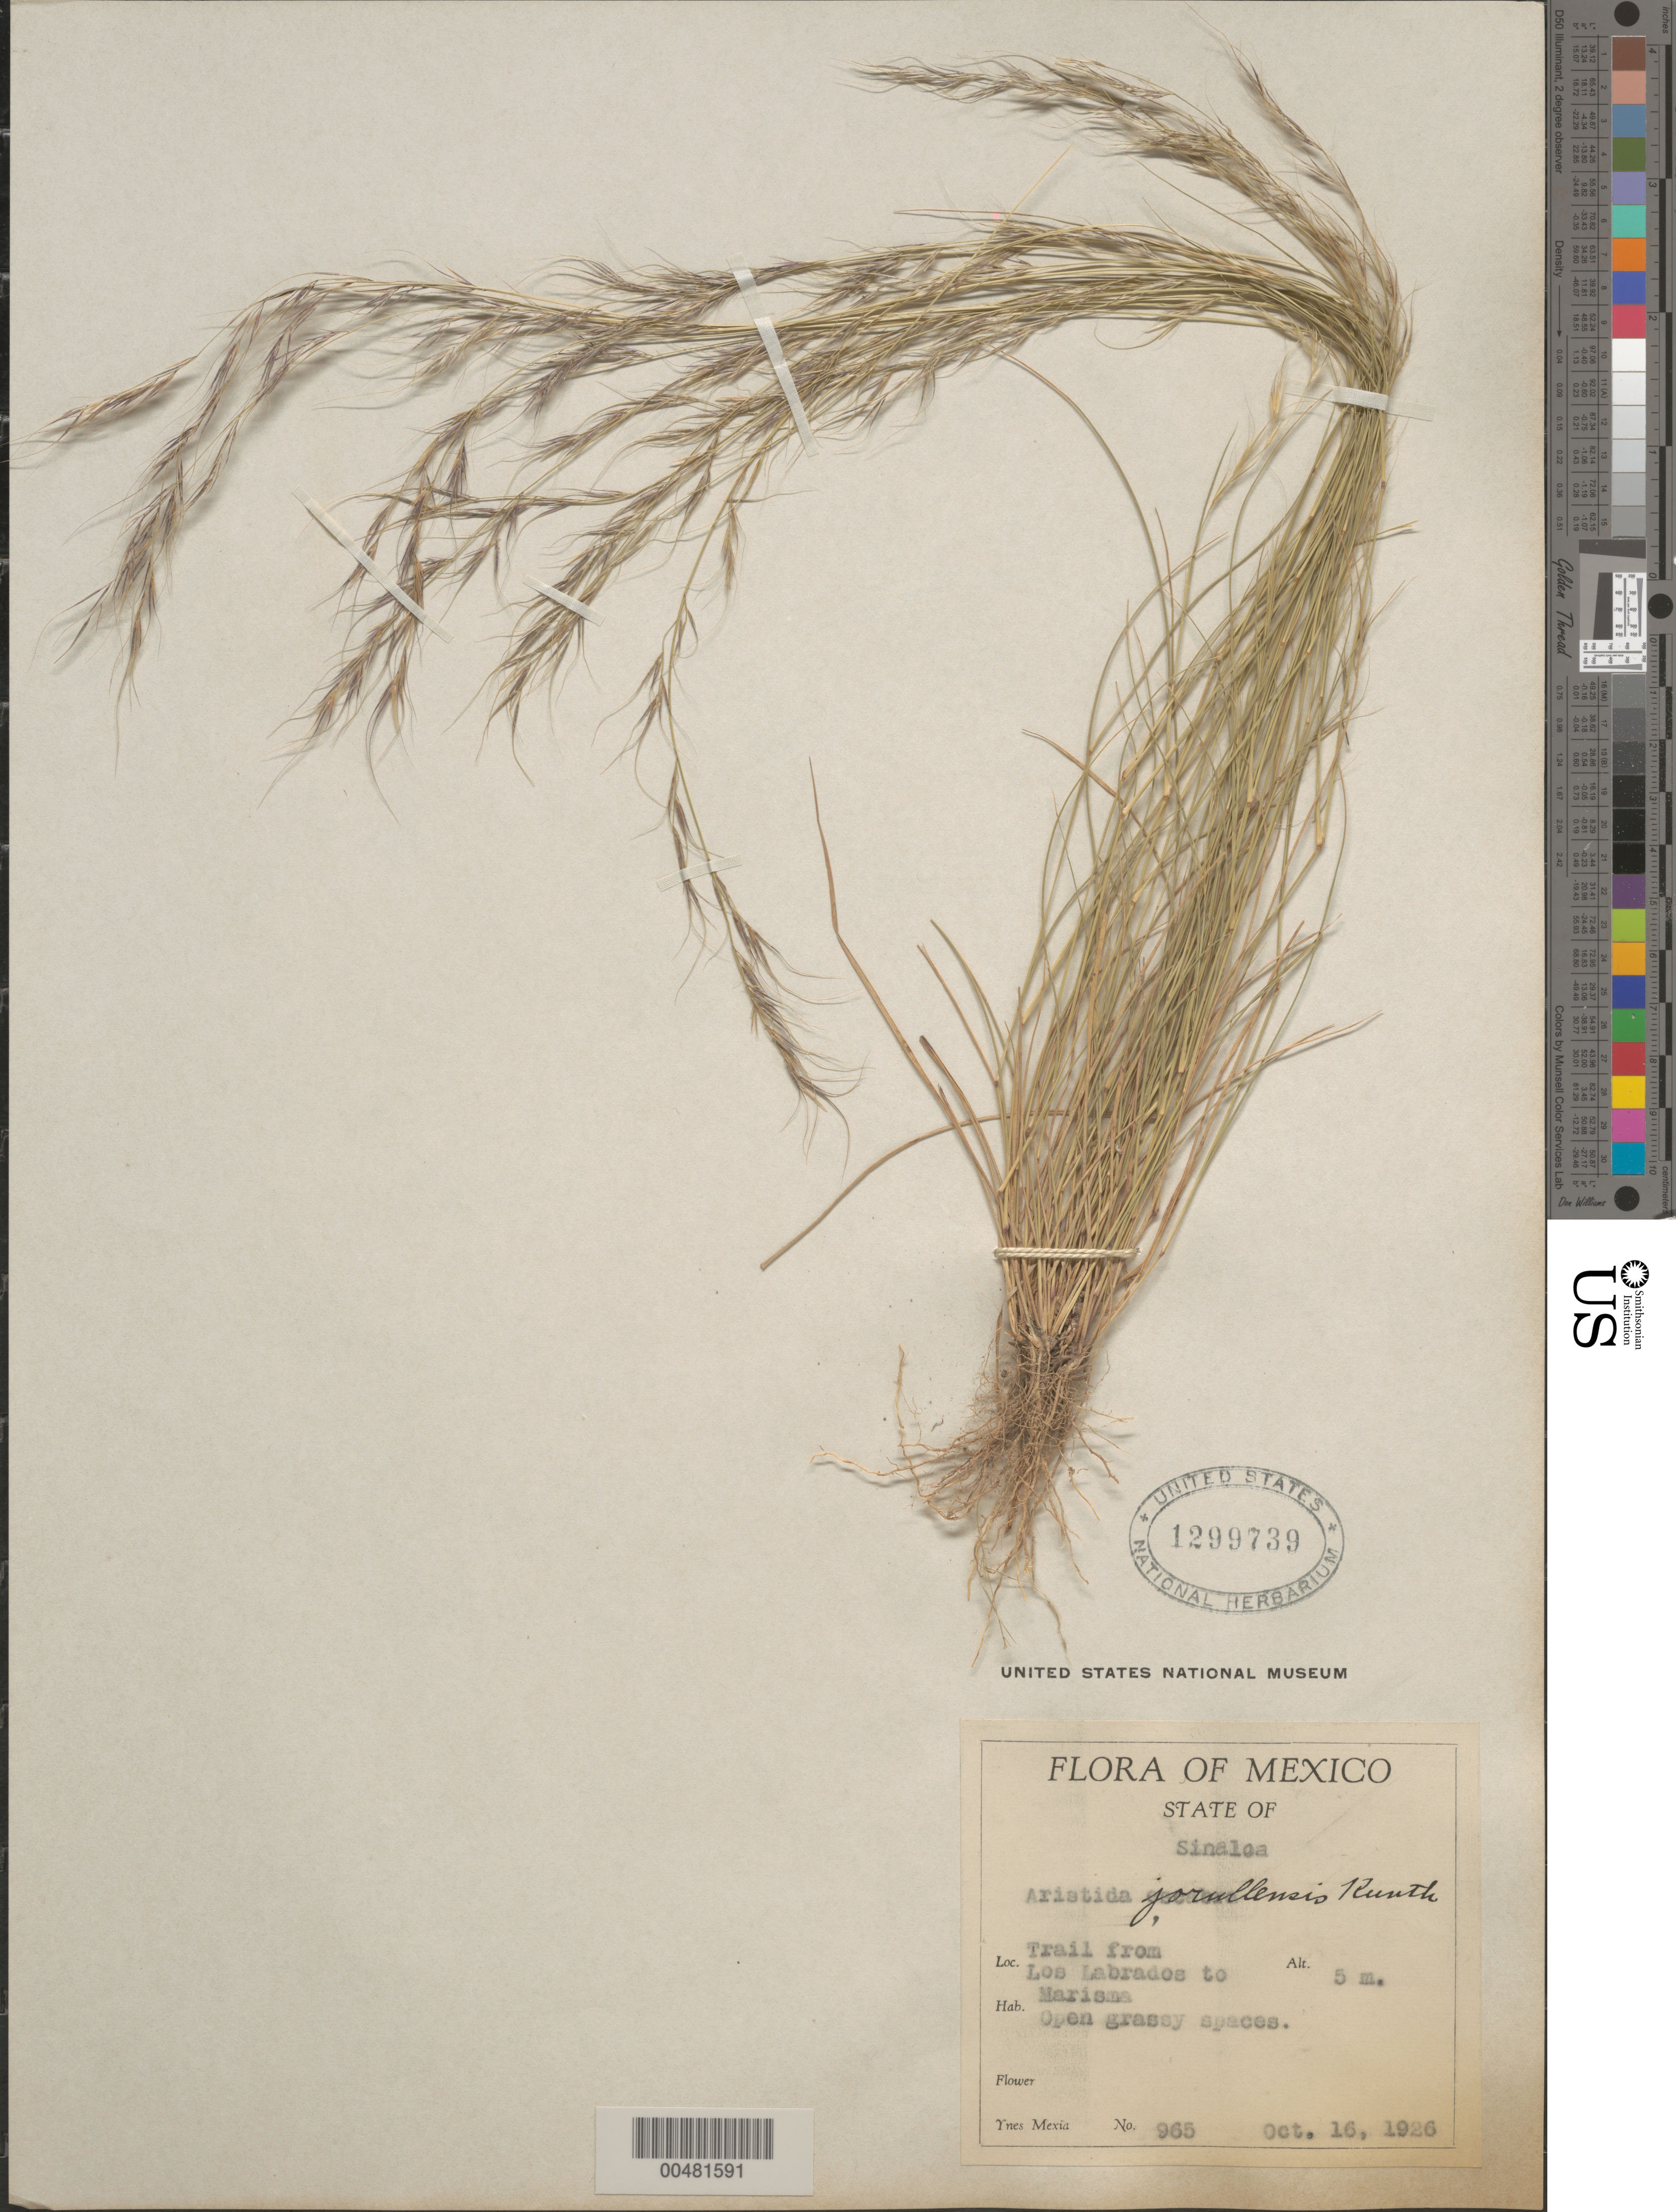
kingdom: Plantae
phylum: Tracheophyta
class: Liliopsida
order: Poales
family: Poaceae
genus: Aristida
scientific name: Aristida jorullensis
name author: Kunth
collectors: Y. Mexia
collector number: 965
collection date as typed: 23 Oct 1926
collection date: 1926-10-23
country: Mexico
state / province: Sinaloa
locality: Trail from Los Labrados to Marisma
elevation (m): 5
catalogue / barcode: US 1299739